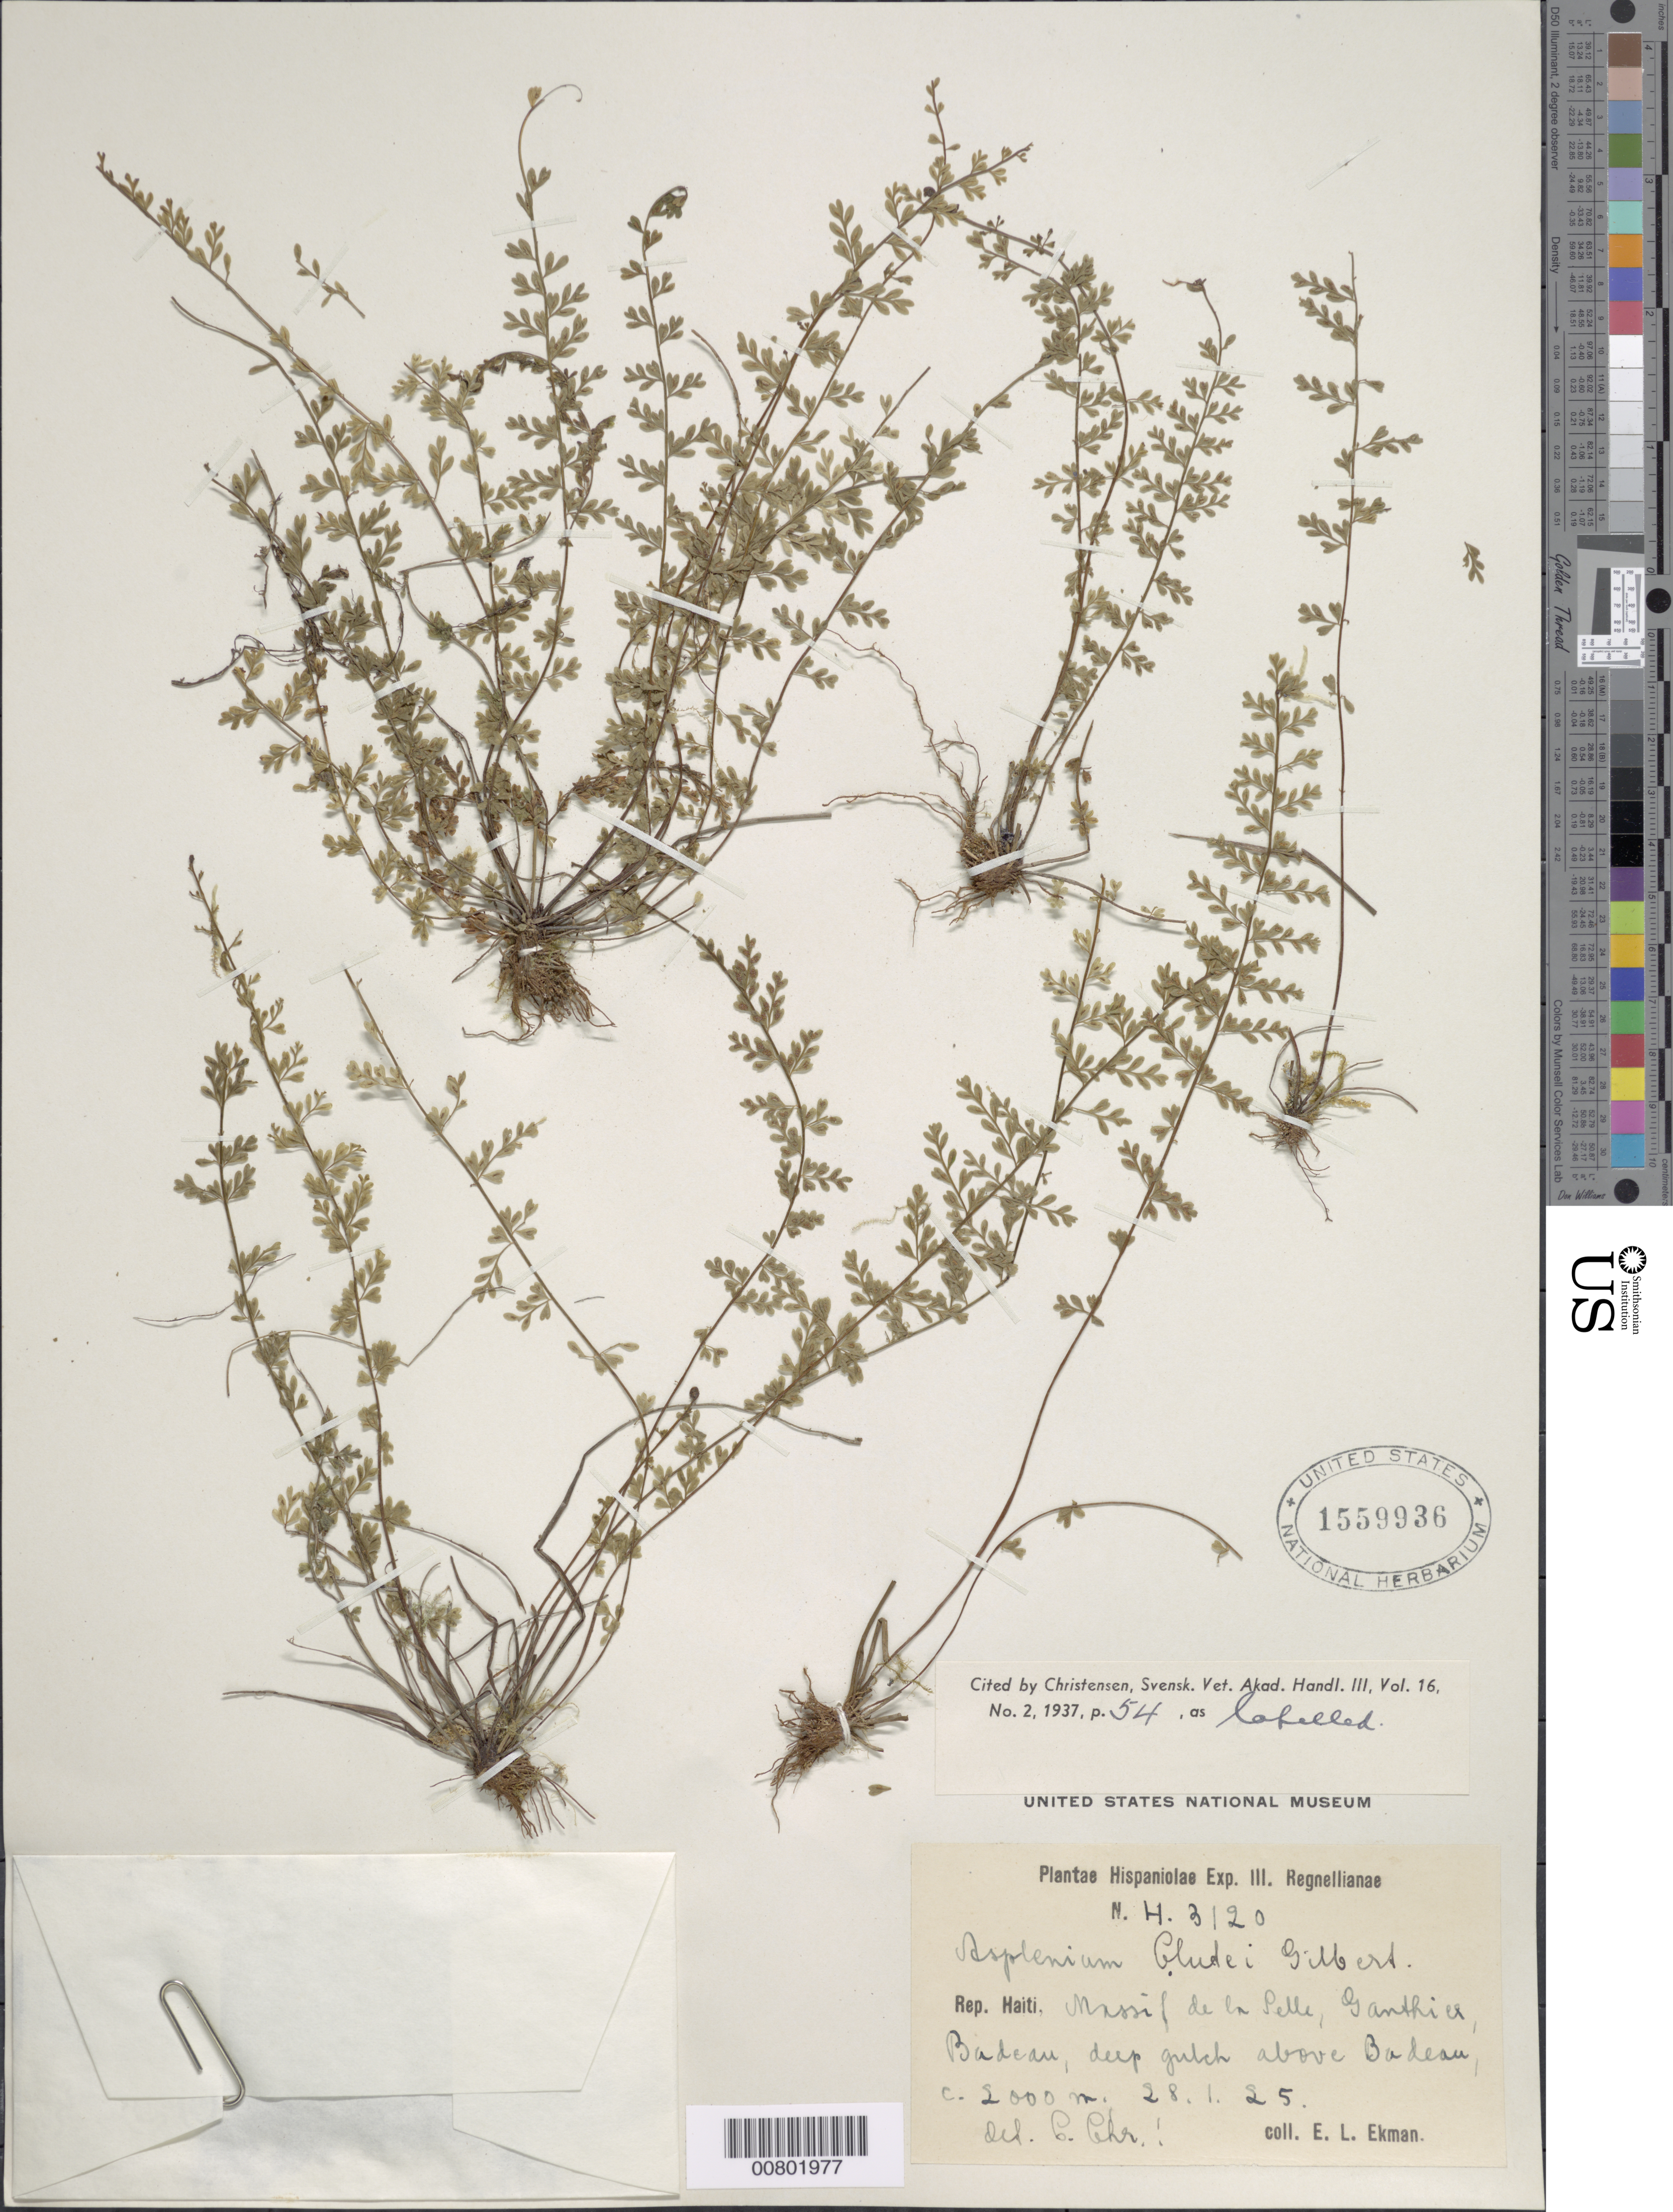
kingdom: Plantae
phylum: Tracheophyta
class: Polypodiopsida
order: Polypodiales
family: Aspleniaceae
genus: Asplenium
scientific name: Asplenium clutei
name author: Gilbert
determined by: Christensen, C. F. A.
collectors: E. L. Ekman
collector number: H 3120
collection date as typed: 28 Jan 1925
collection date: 1925-01-28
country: Haiti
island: Hispaniola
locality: Massif de la Selle, Gauthier, above Badeau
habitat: Deep gulch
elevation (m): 2000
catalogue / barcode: US 1559936